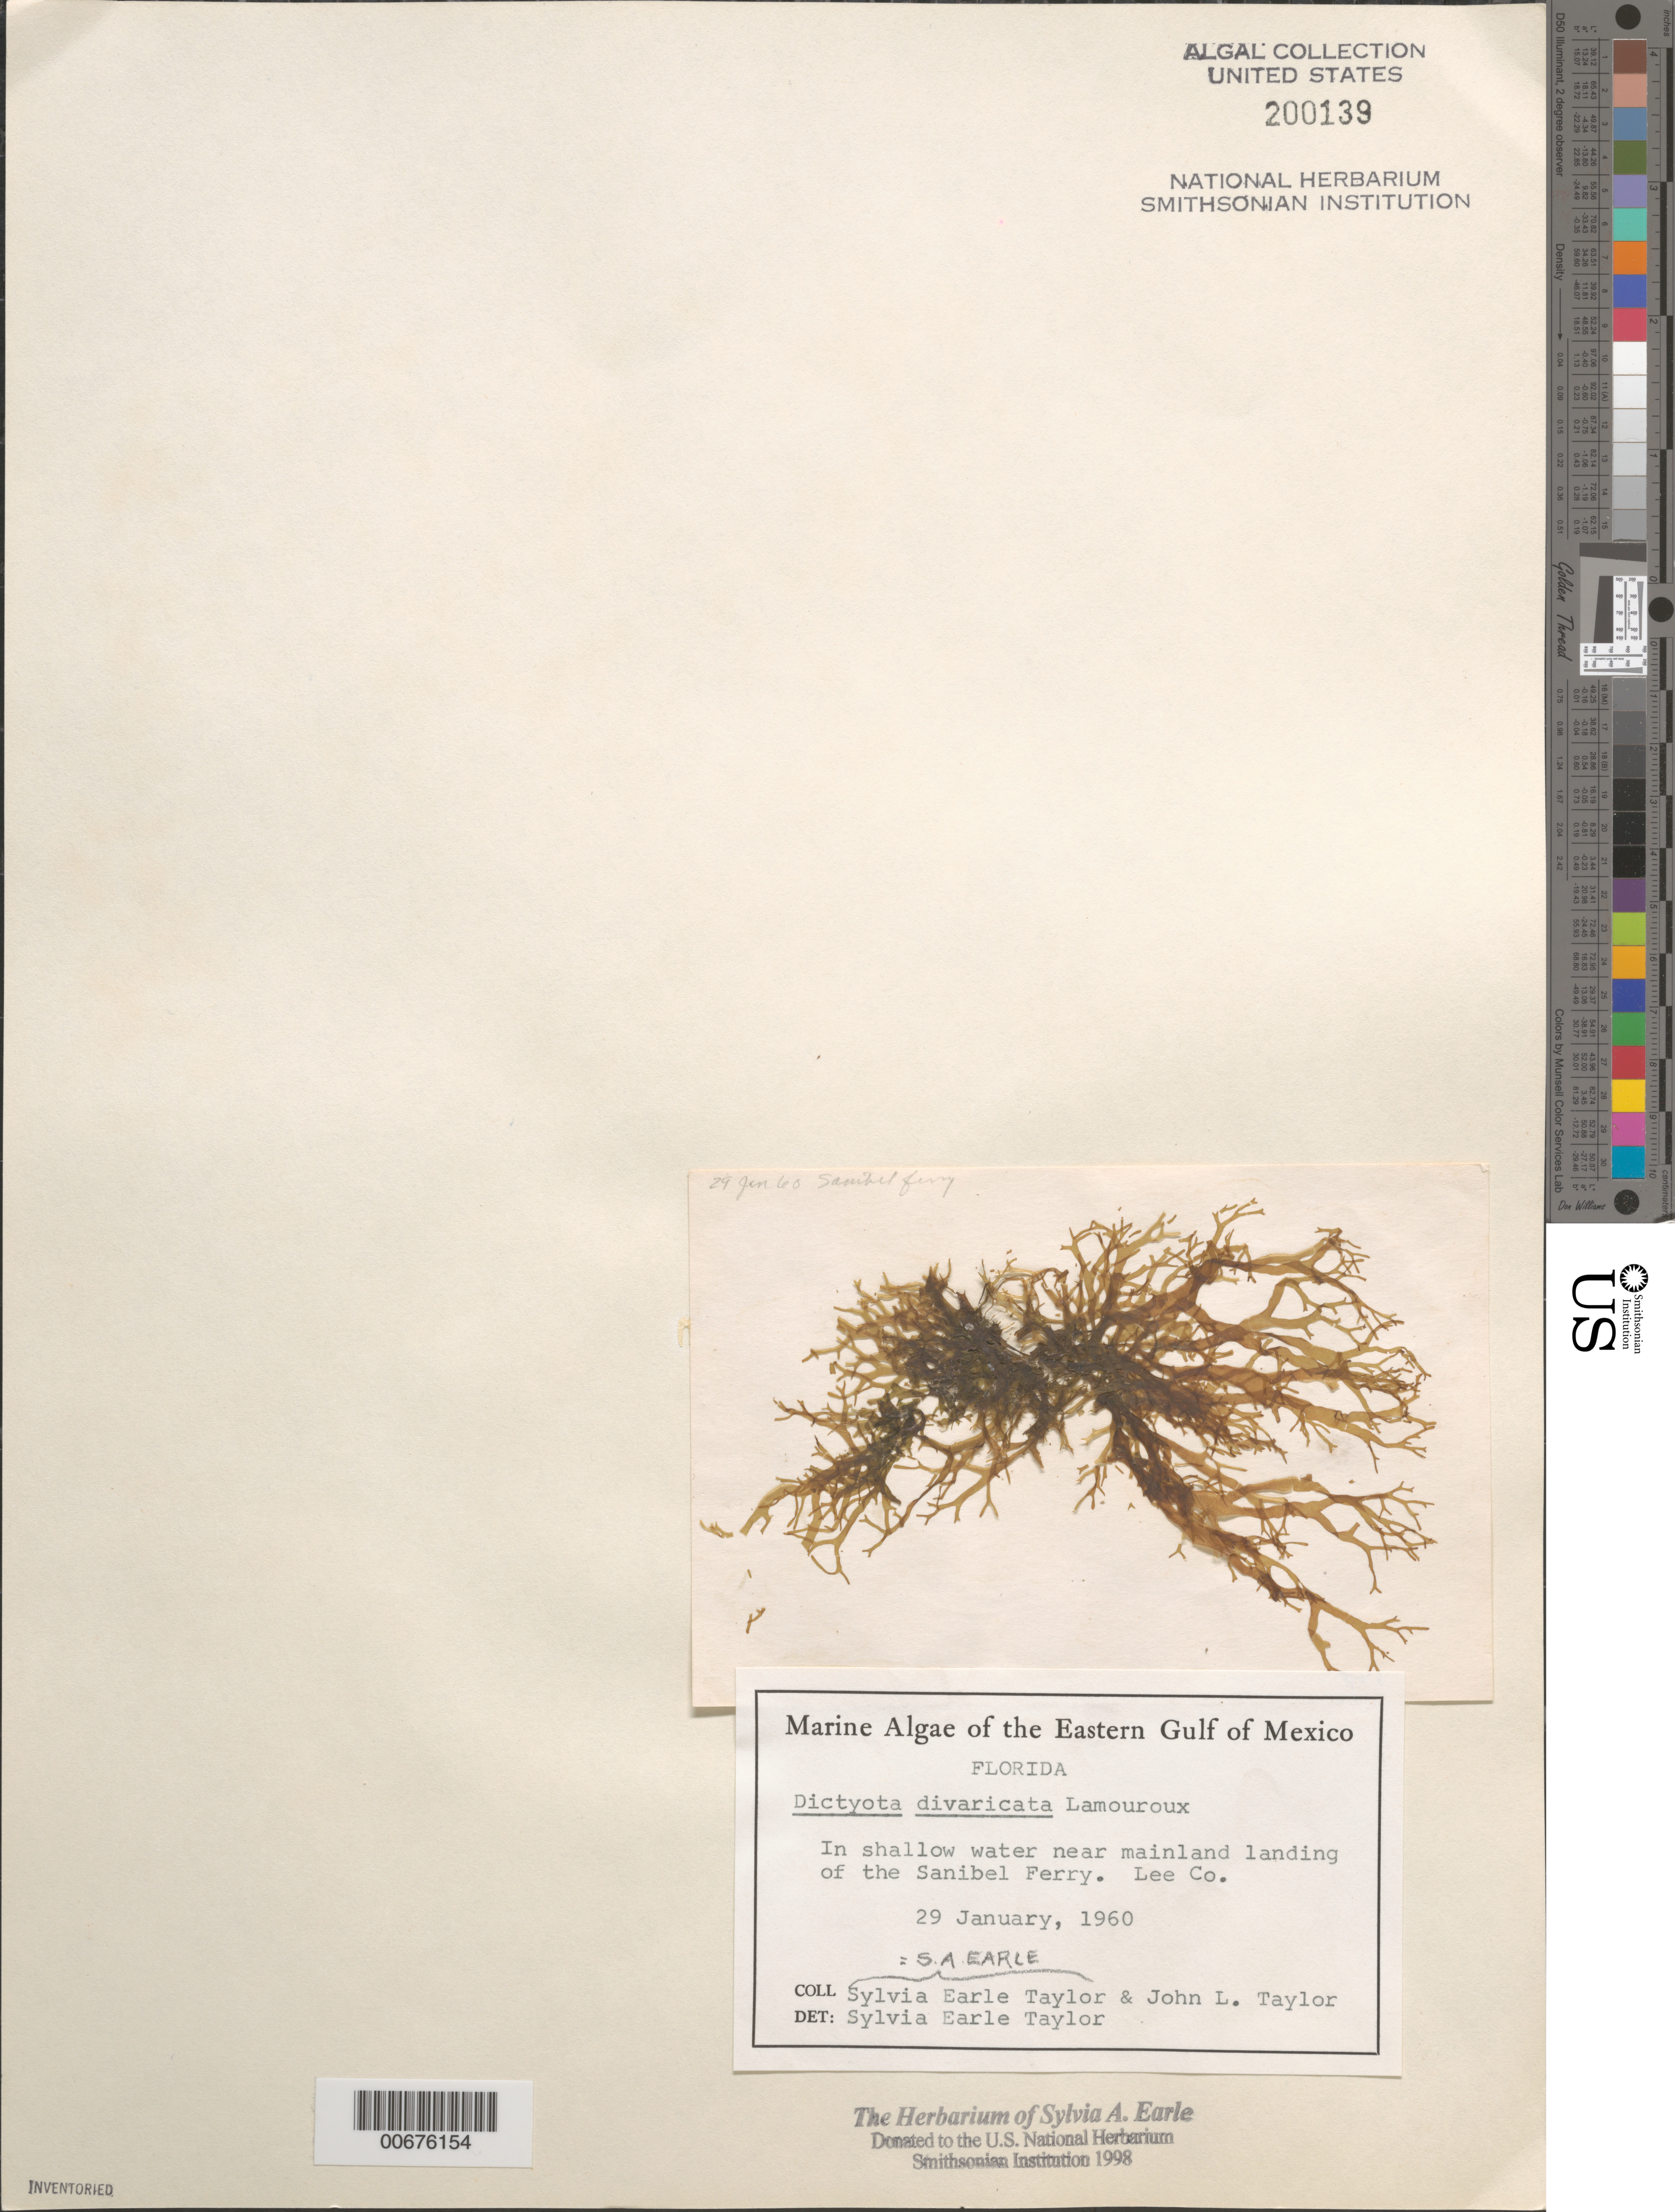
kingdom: Chromista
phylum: Ochrophyta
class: Phaeophyceae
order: Dictyotales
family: Dictyotaceae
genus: Dictyota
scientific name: Dictyota divaricata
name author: J.V.Lamouroux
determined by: Earle, S. A.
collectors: S. A. Earle & J. L. Taylor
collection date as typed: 29 Jan 1960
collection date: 1960-01-29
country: United States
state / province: Florida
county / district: Lee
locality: Near Sanibel Ferry mainland landing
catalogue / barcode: US 200139